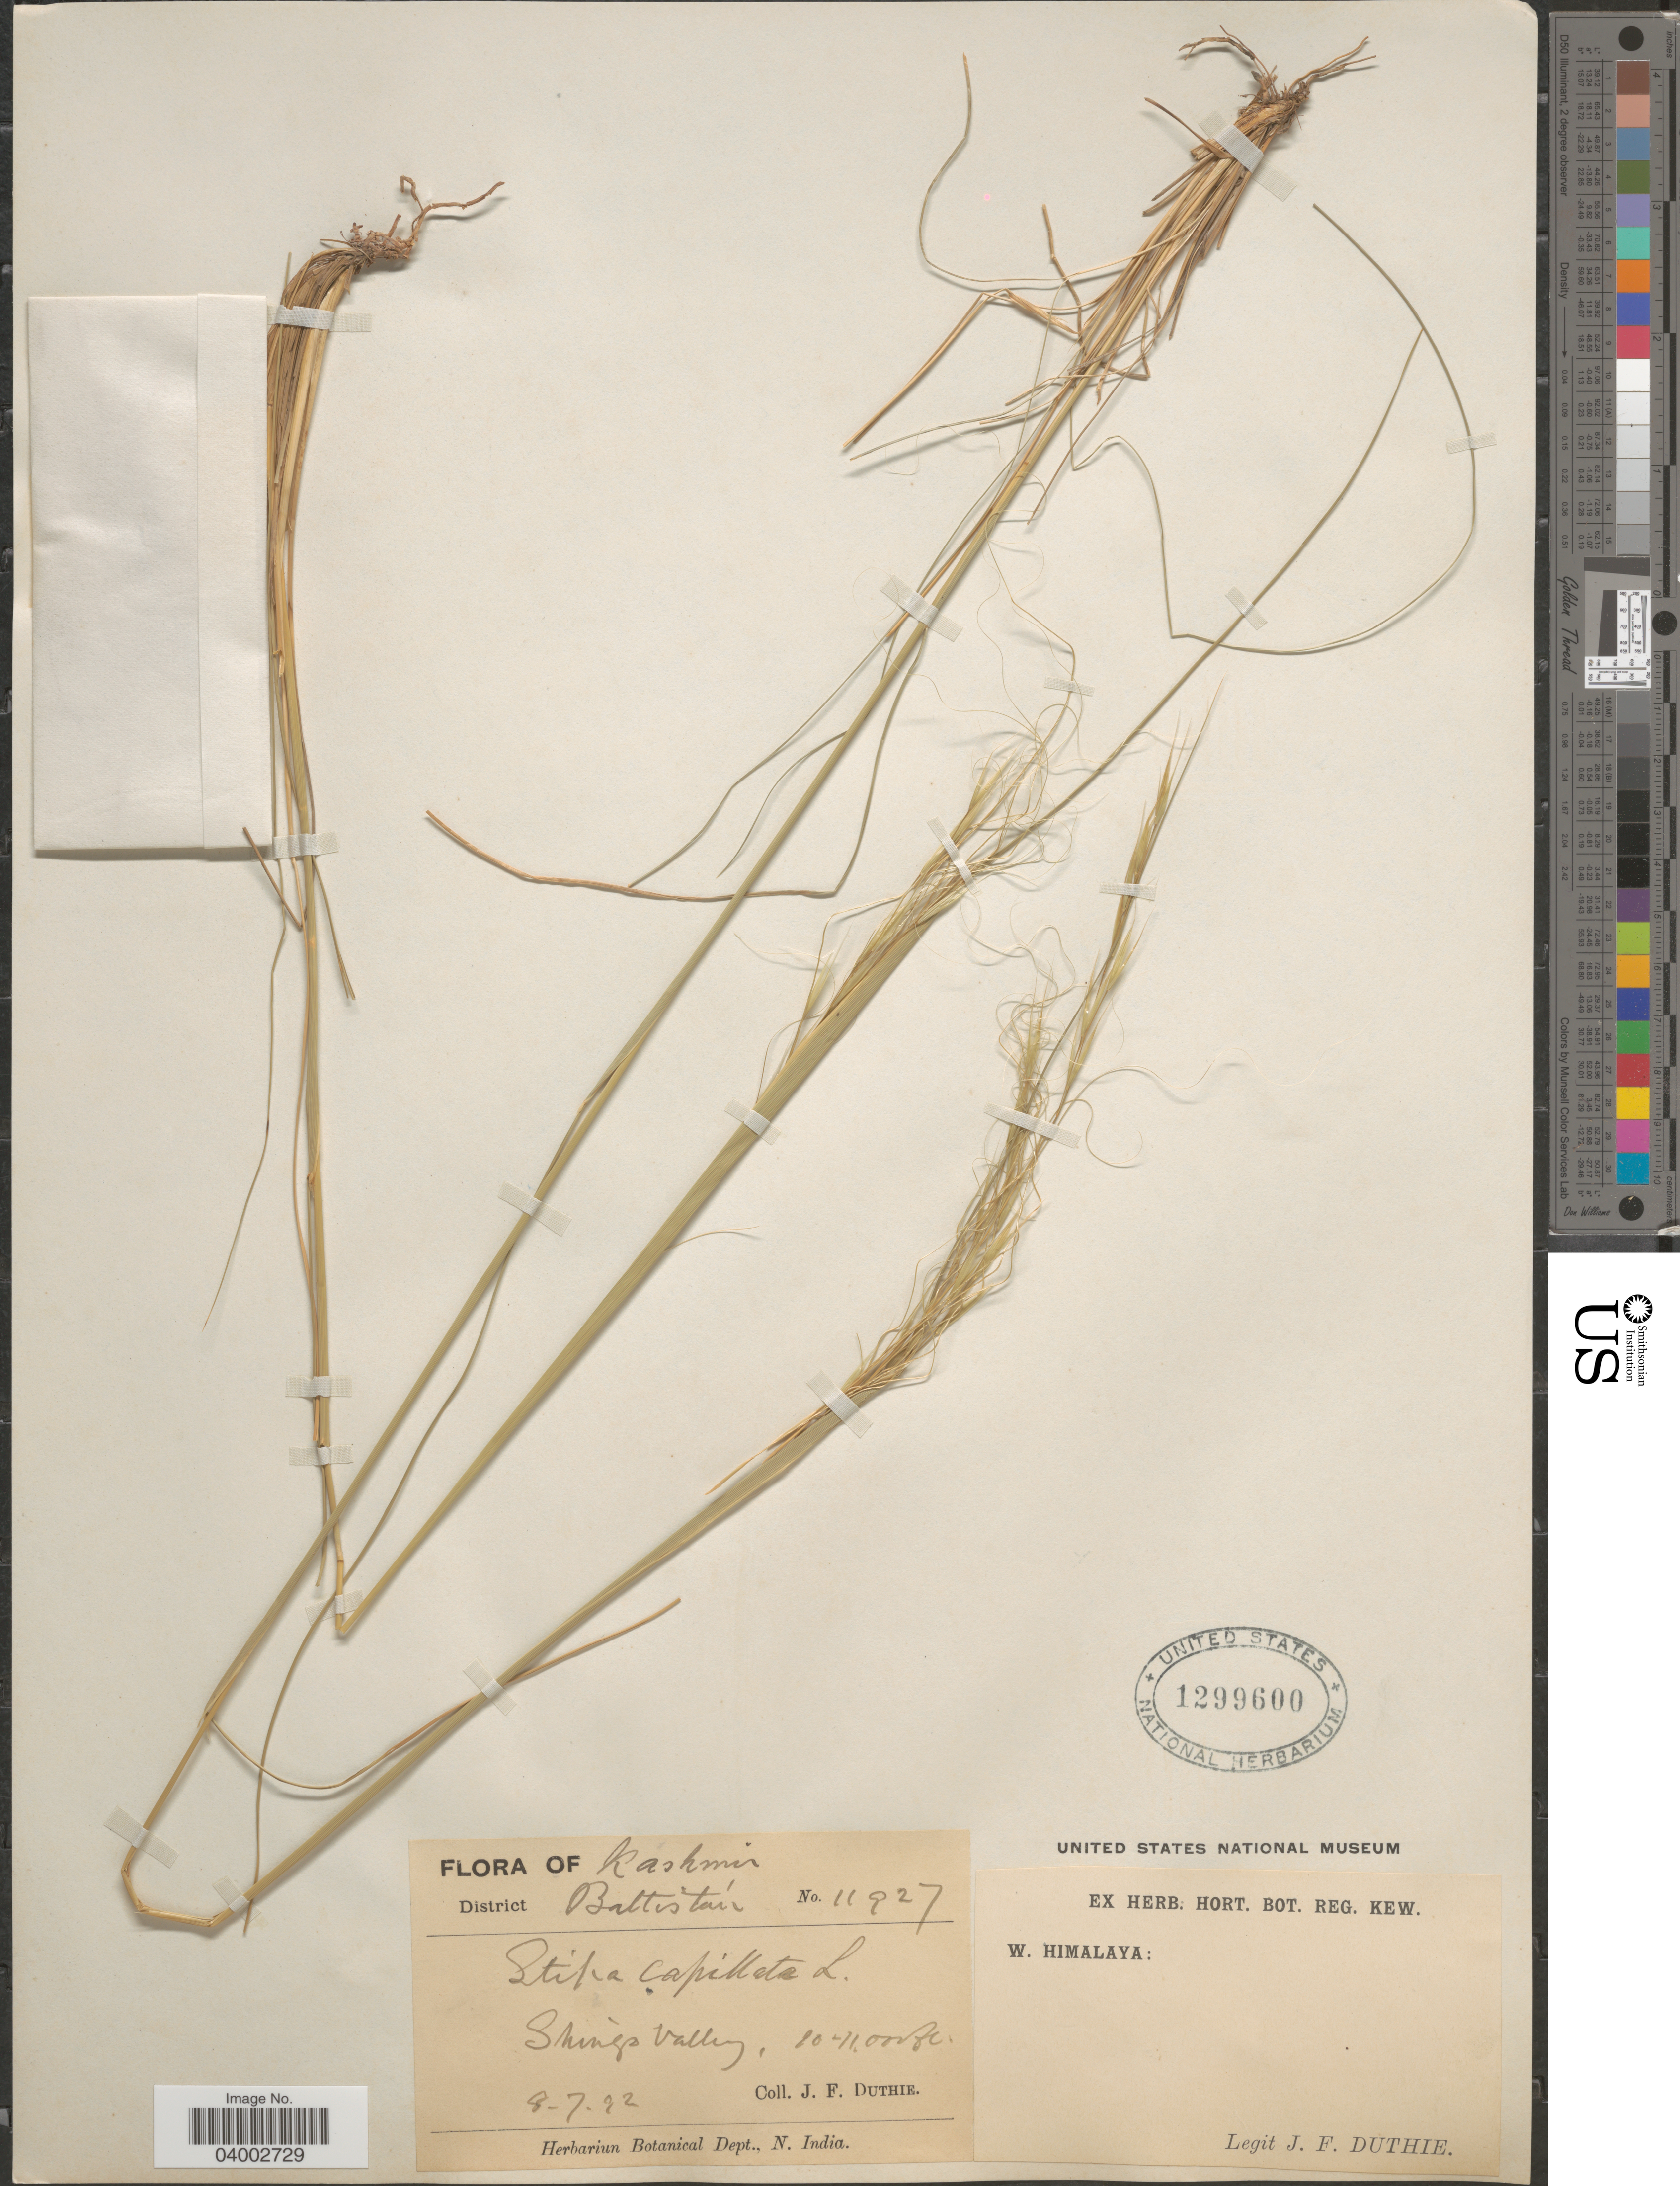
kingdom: Plantae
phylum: Tracheophyta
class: Liliopsida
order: Poales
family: Poaceae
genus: Stipa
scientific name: Stipa capillata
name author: L.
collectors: J. F. Duthie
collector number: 11927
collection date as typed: Transcribed d/m/y: 8/7/92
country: India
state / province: Jammu and Kashmir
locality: Kashmir. District Battistán. Shingo Valley. W. Himalaya.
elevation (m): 3048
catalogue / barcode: US 1299600